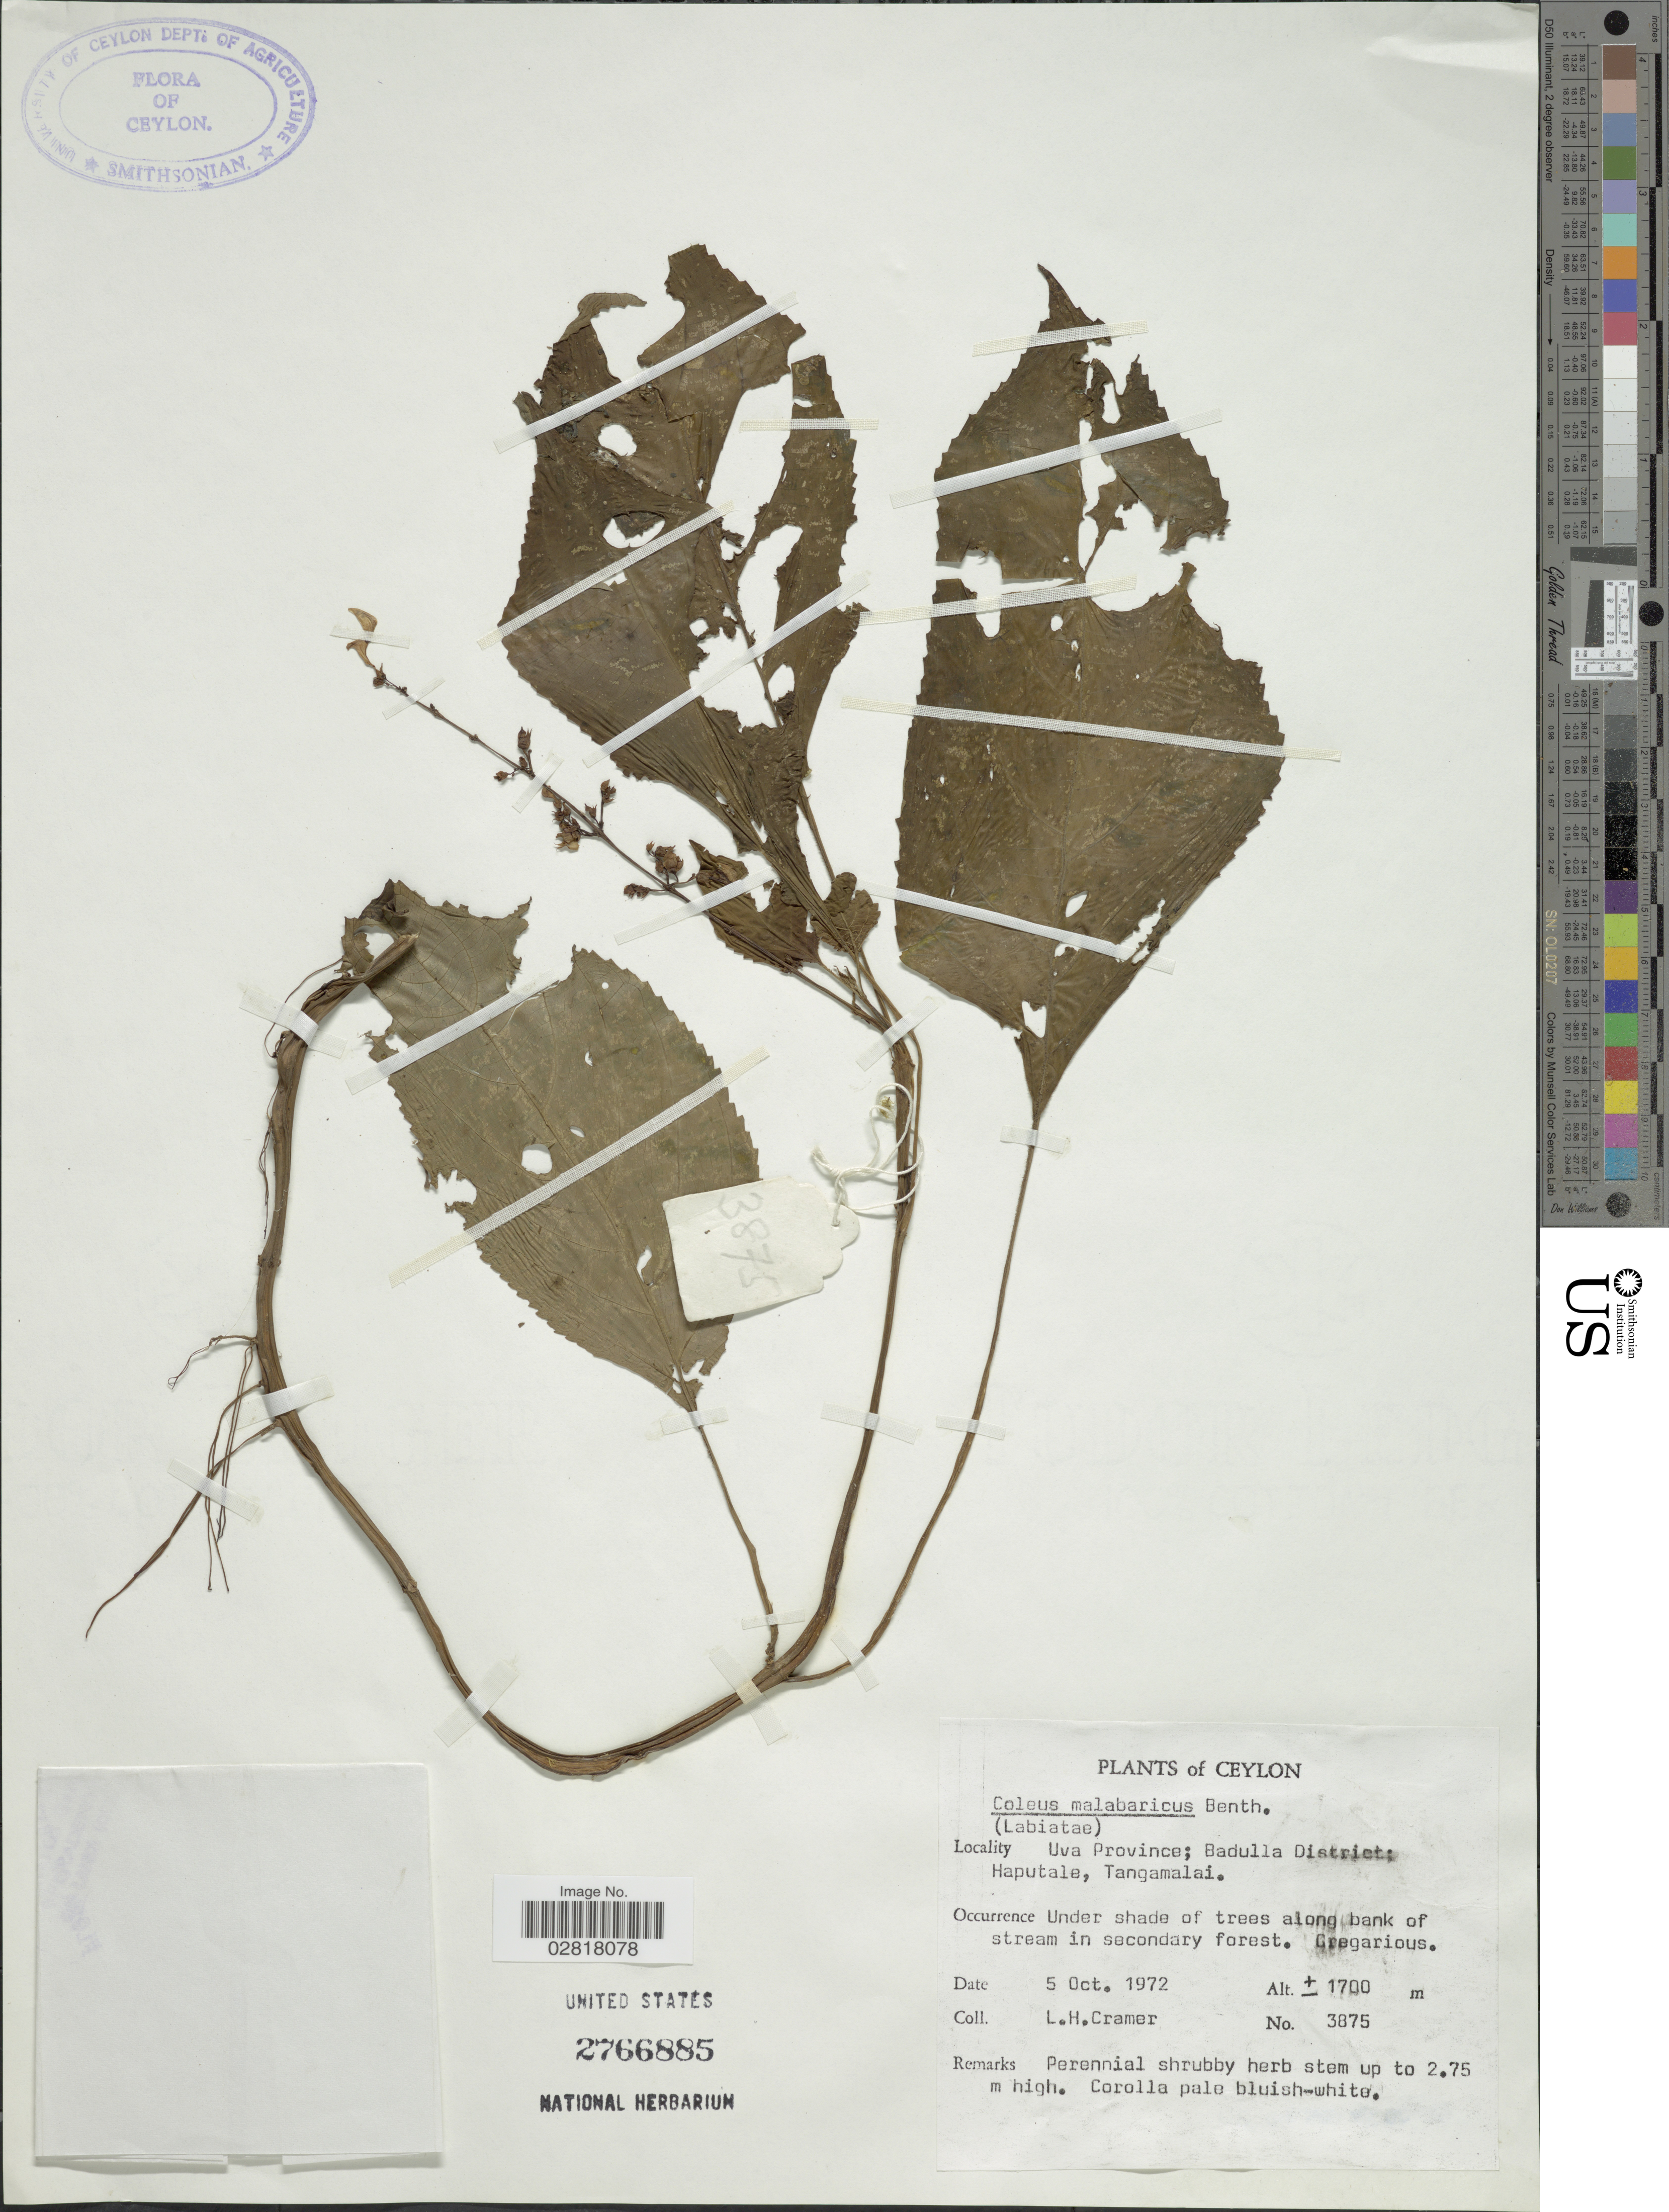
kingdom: Plantae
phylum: Tracheophyta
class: Magnoliopsida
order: Lamiales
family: Lamiaceae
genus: Plectranthus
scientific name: Plectranthus malabaricus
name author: (Benth.) R.H. Willemse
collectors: L. H. Cramer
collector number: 3875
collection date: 1972-10-05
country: Sri Lanka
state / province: Uva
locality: Ceylon, Badulla District; Haputale, Tangamalai.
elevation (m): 1700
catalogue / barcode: US 2766885